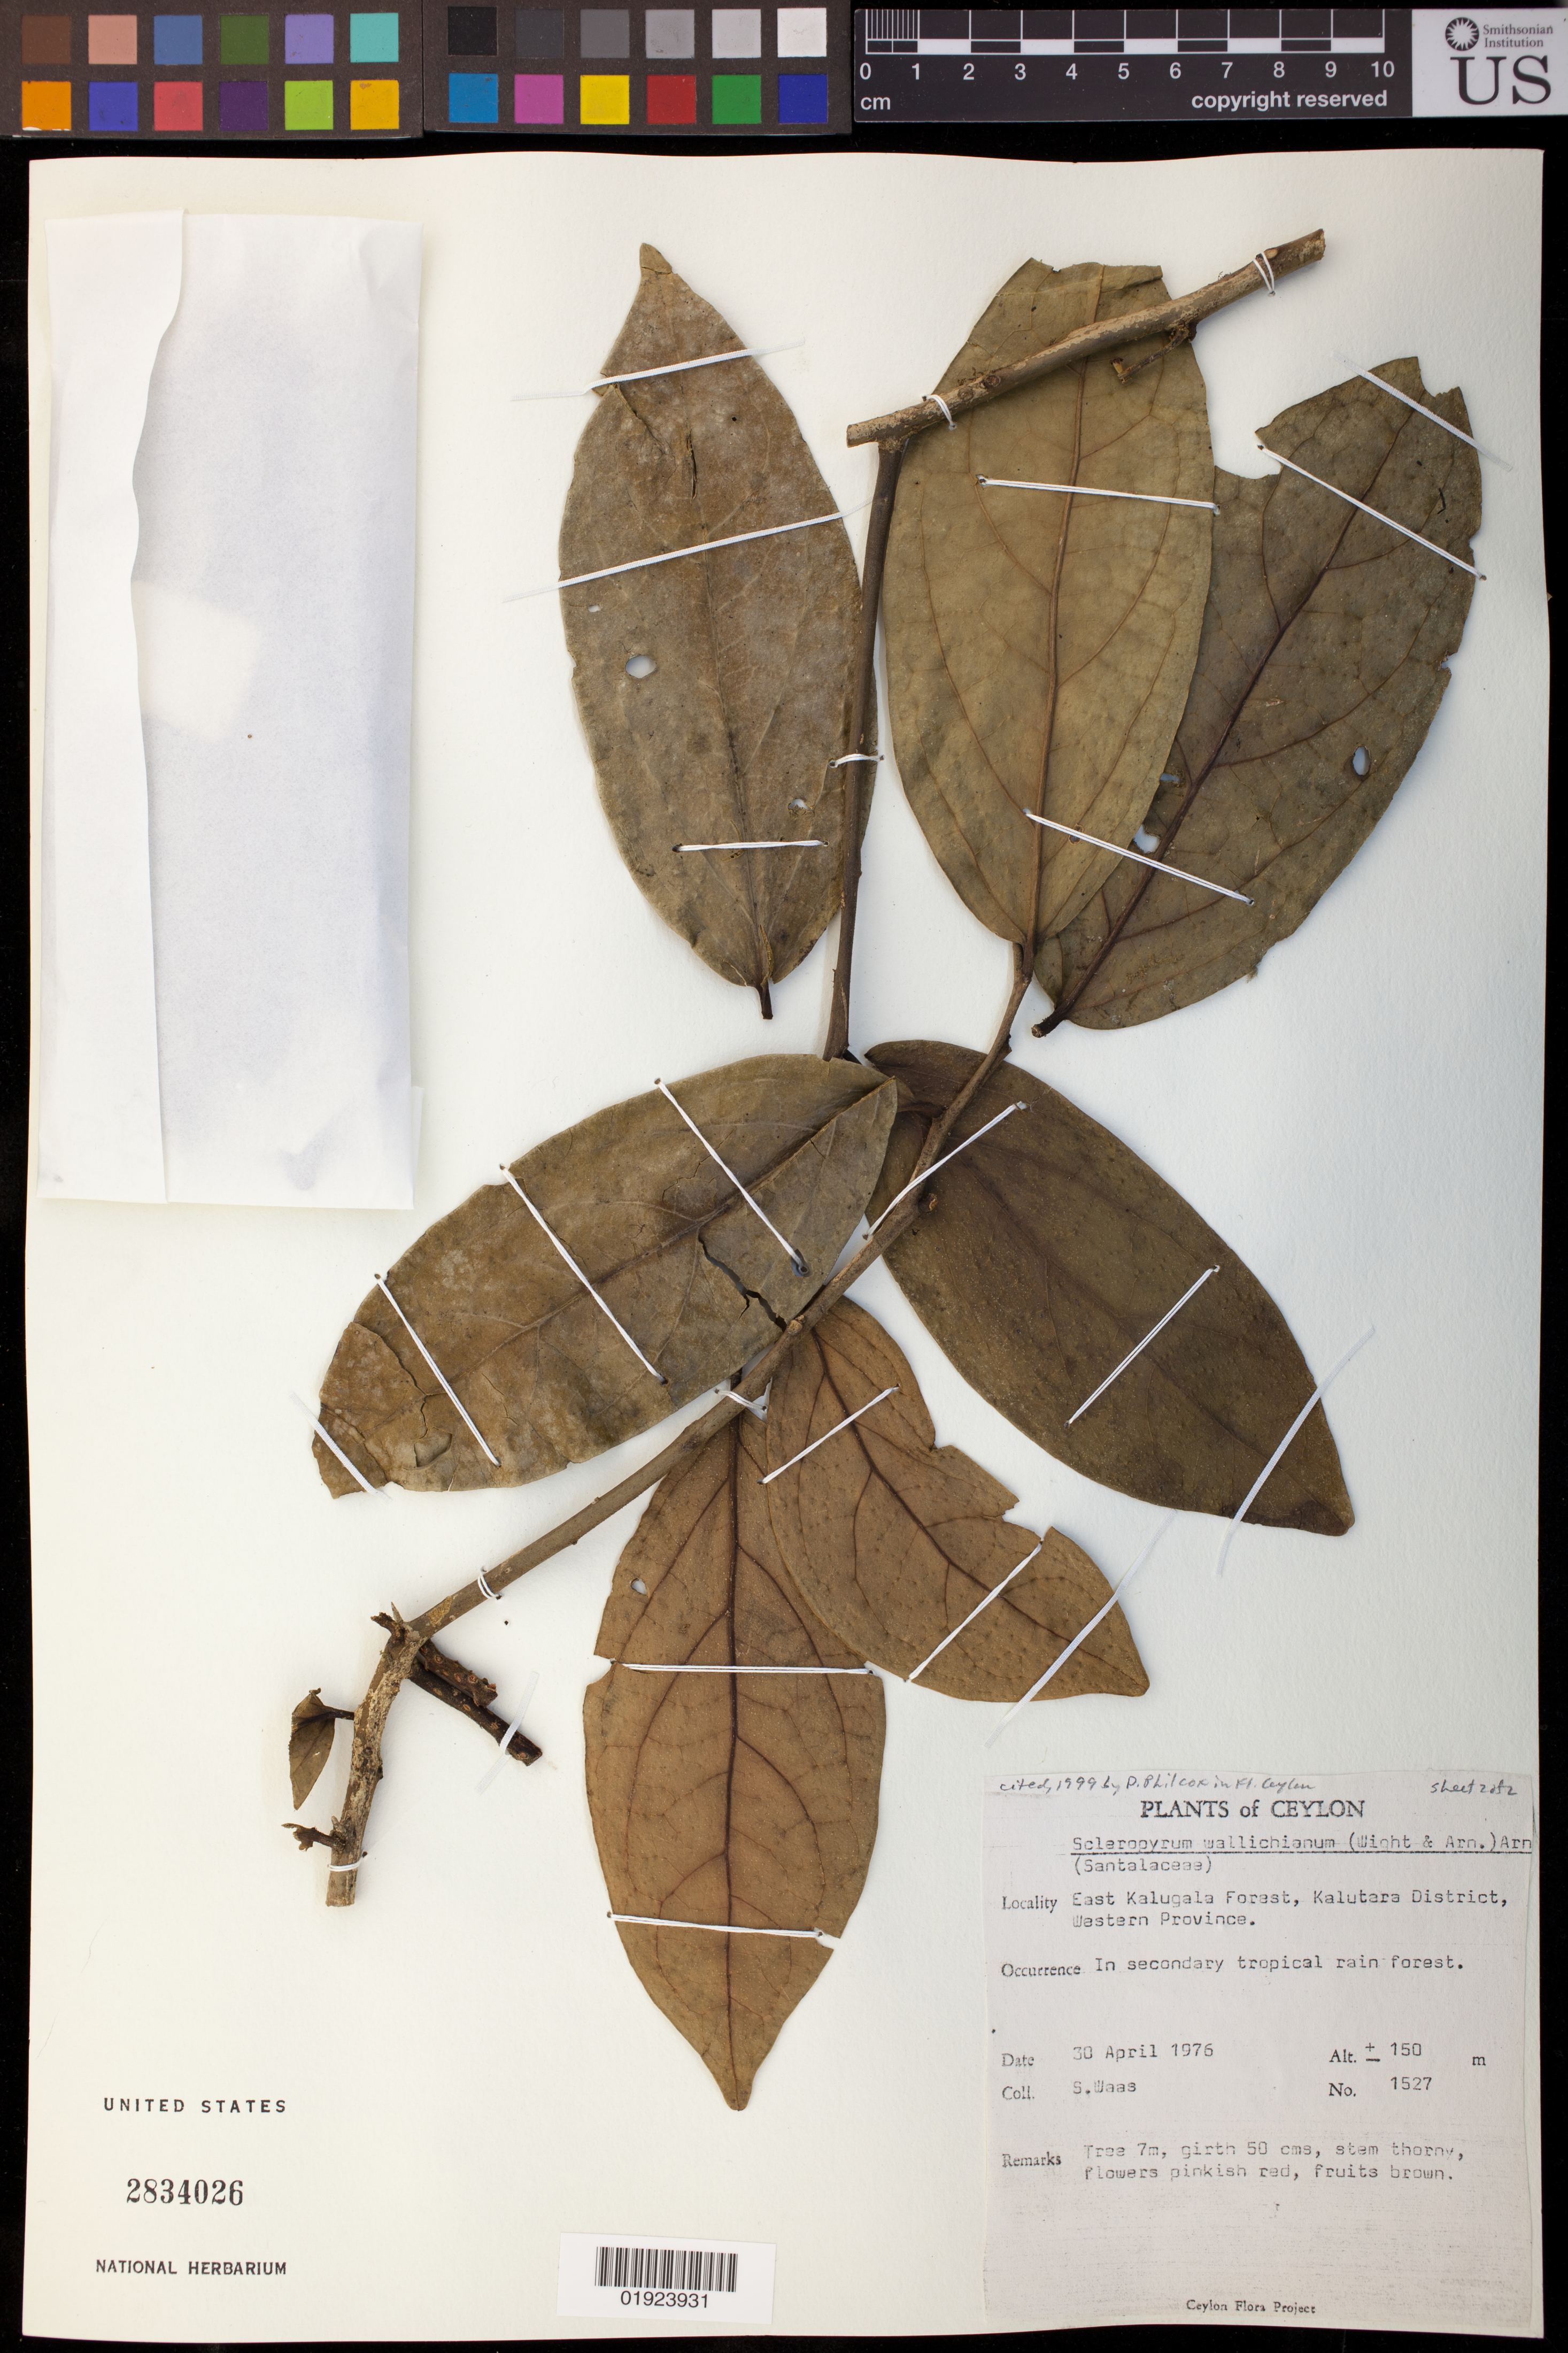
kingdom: Plantae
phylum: Tracheophyta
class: Magnoliopsida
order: Santalales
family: Cervantesiaceae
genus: Scleropyrum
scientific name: Scleropyrum wallichianum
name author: (Wight & Arn.) Arn.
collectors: S. Waas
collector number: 1527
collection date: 1976-04-30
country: Sri Lanka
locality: East Kalugala Forest, Kalutara District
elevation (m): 150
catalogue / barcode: US 2834026